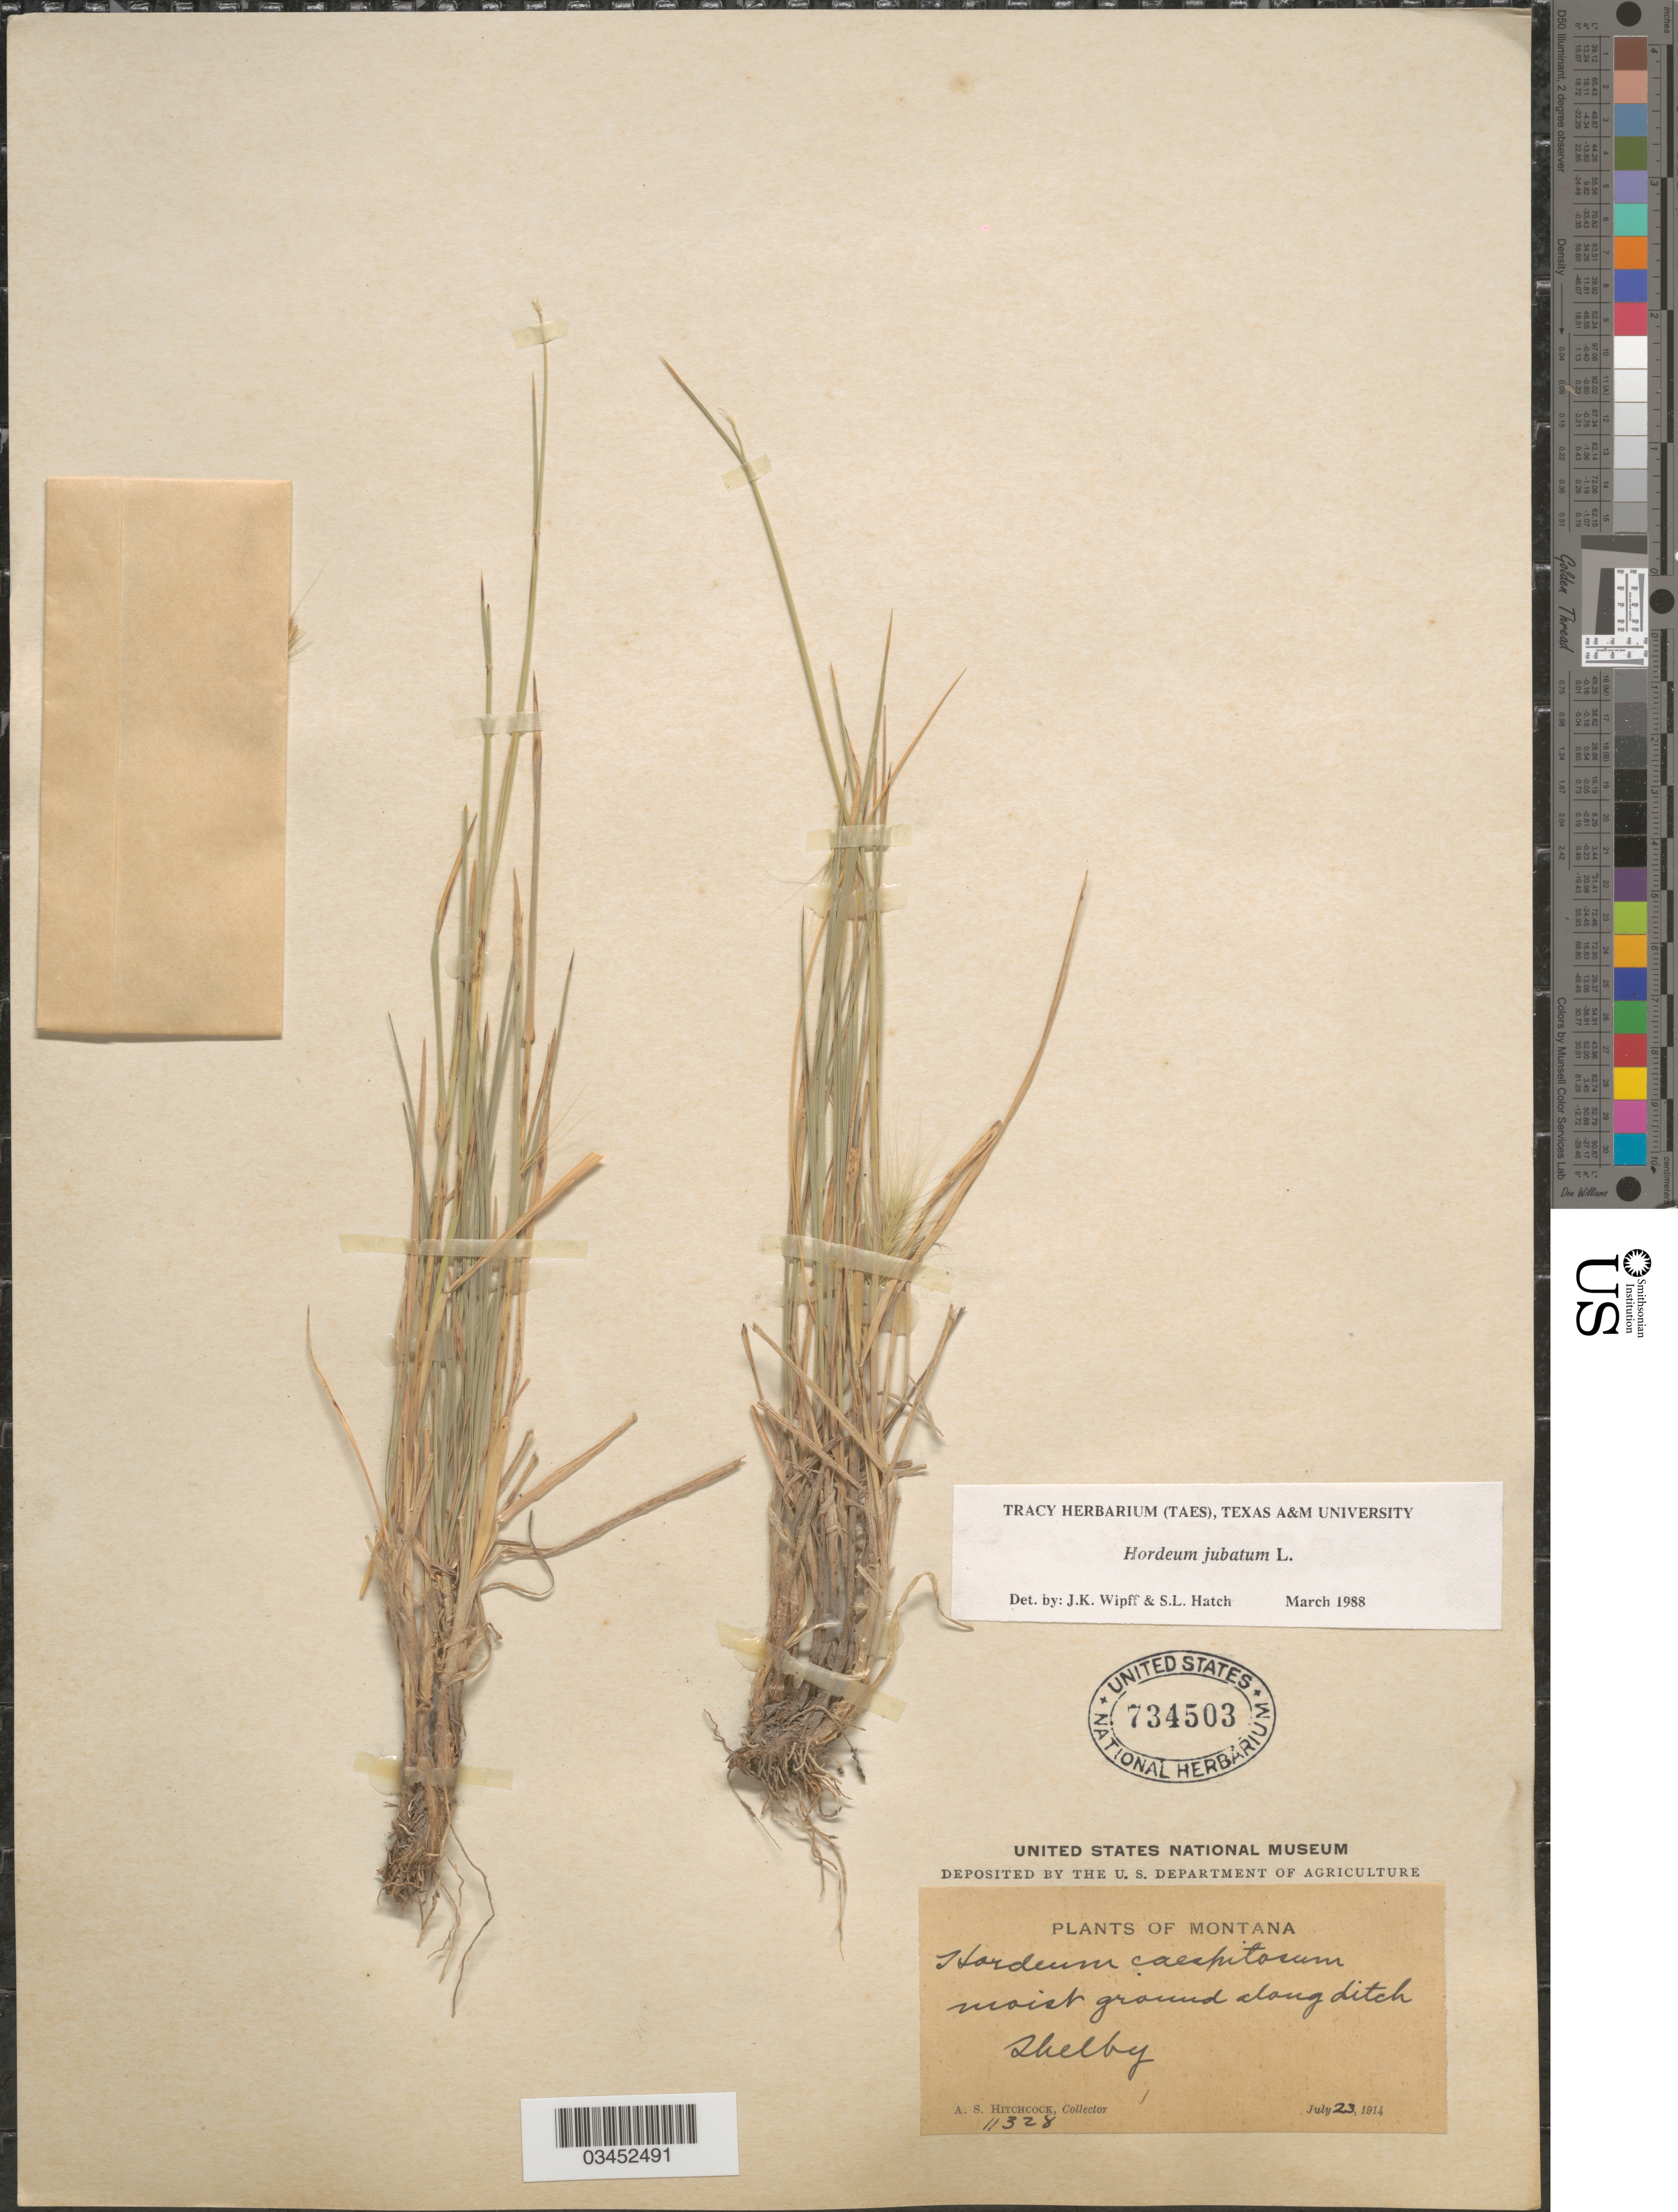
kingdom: Plantae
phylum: Tracheophyta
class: Liliopsida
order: Poales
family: Poaceae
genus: Hordeum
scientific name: Hordeum jubatum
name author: L.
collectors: A. S. Hitchcock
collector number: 11328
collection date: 1914-07-23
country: United States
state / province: Montana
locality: Moist ground along ditch Shelby.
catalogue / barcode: US 734503